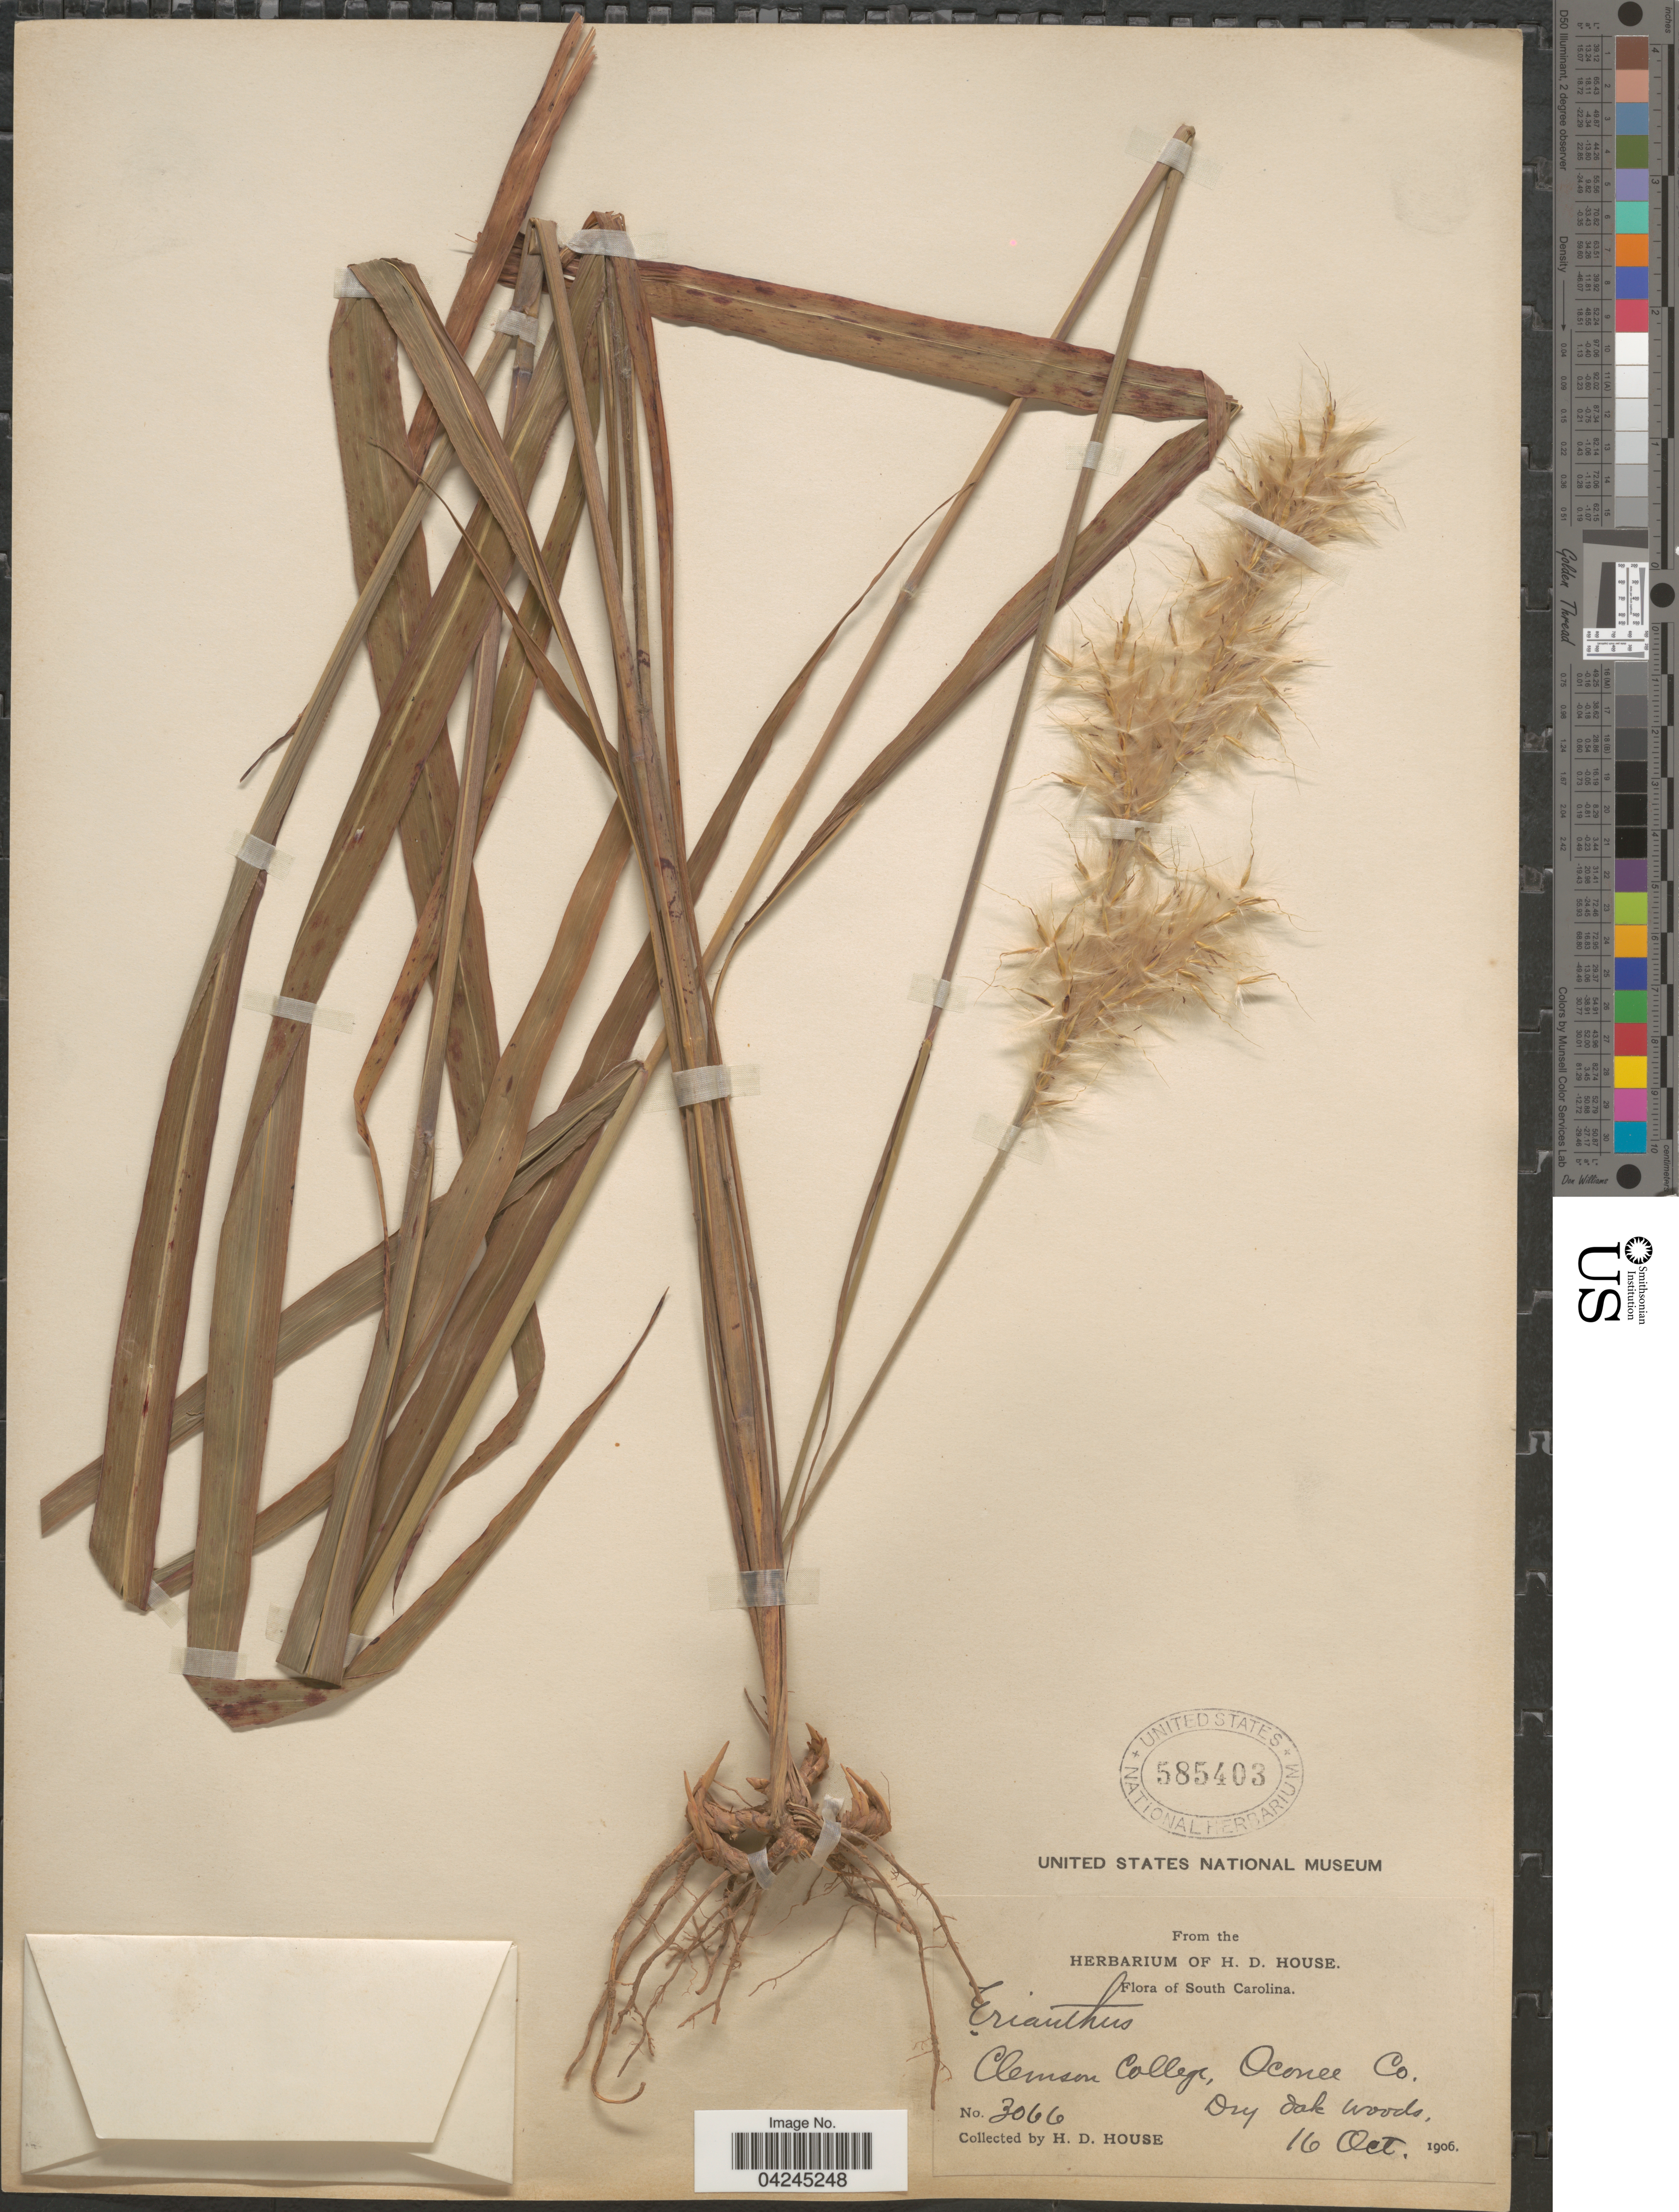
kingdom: Plantae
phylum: Tracheophyta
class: Liliopsida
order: Poales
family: Poaceae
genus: Erianthus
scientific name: Erianthus sp.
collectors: H. D. House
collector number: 3066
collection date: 1906-10-16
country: United States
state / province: South Carolina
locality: Clemson College, Oconee Co.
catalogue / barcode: US 585403